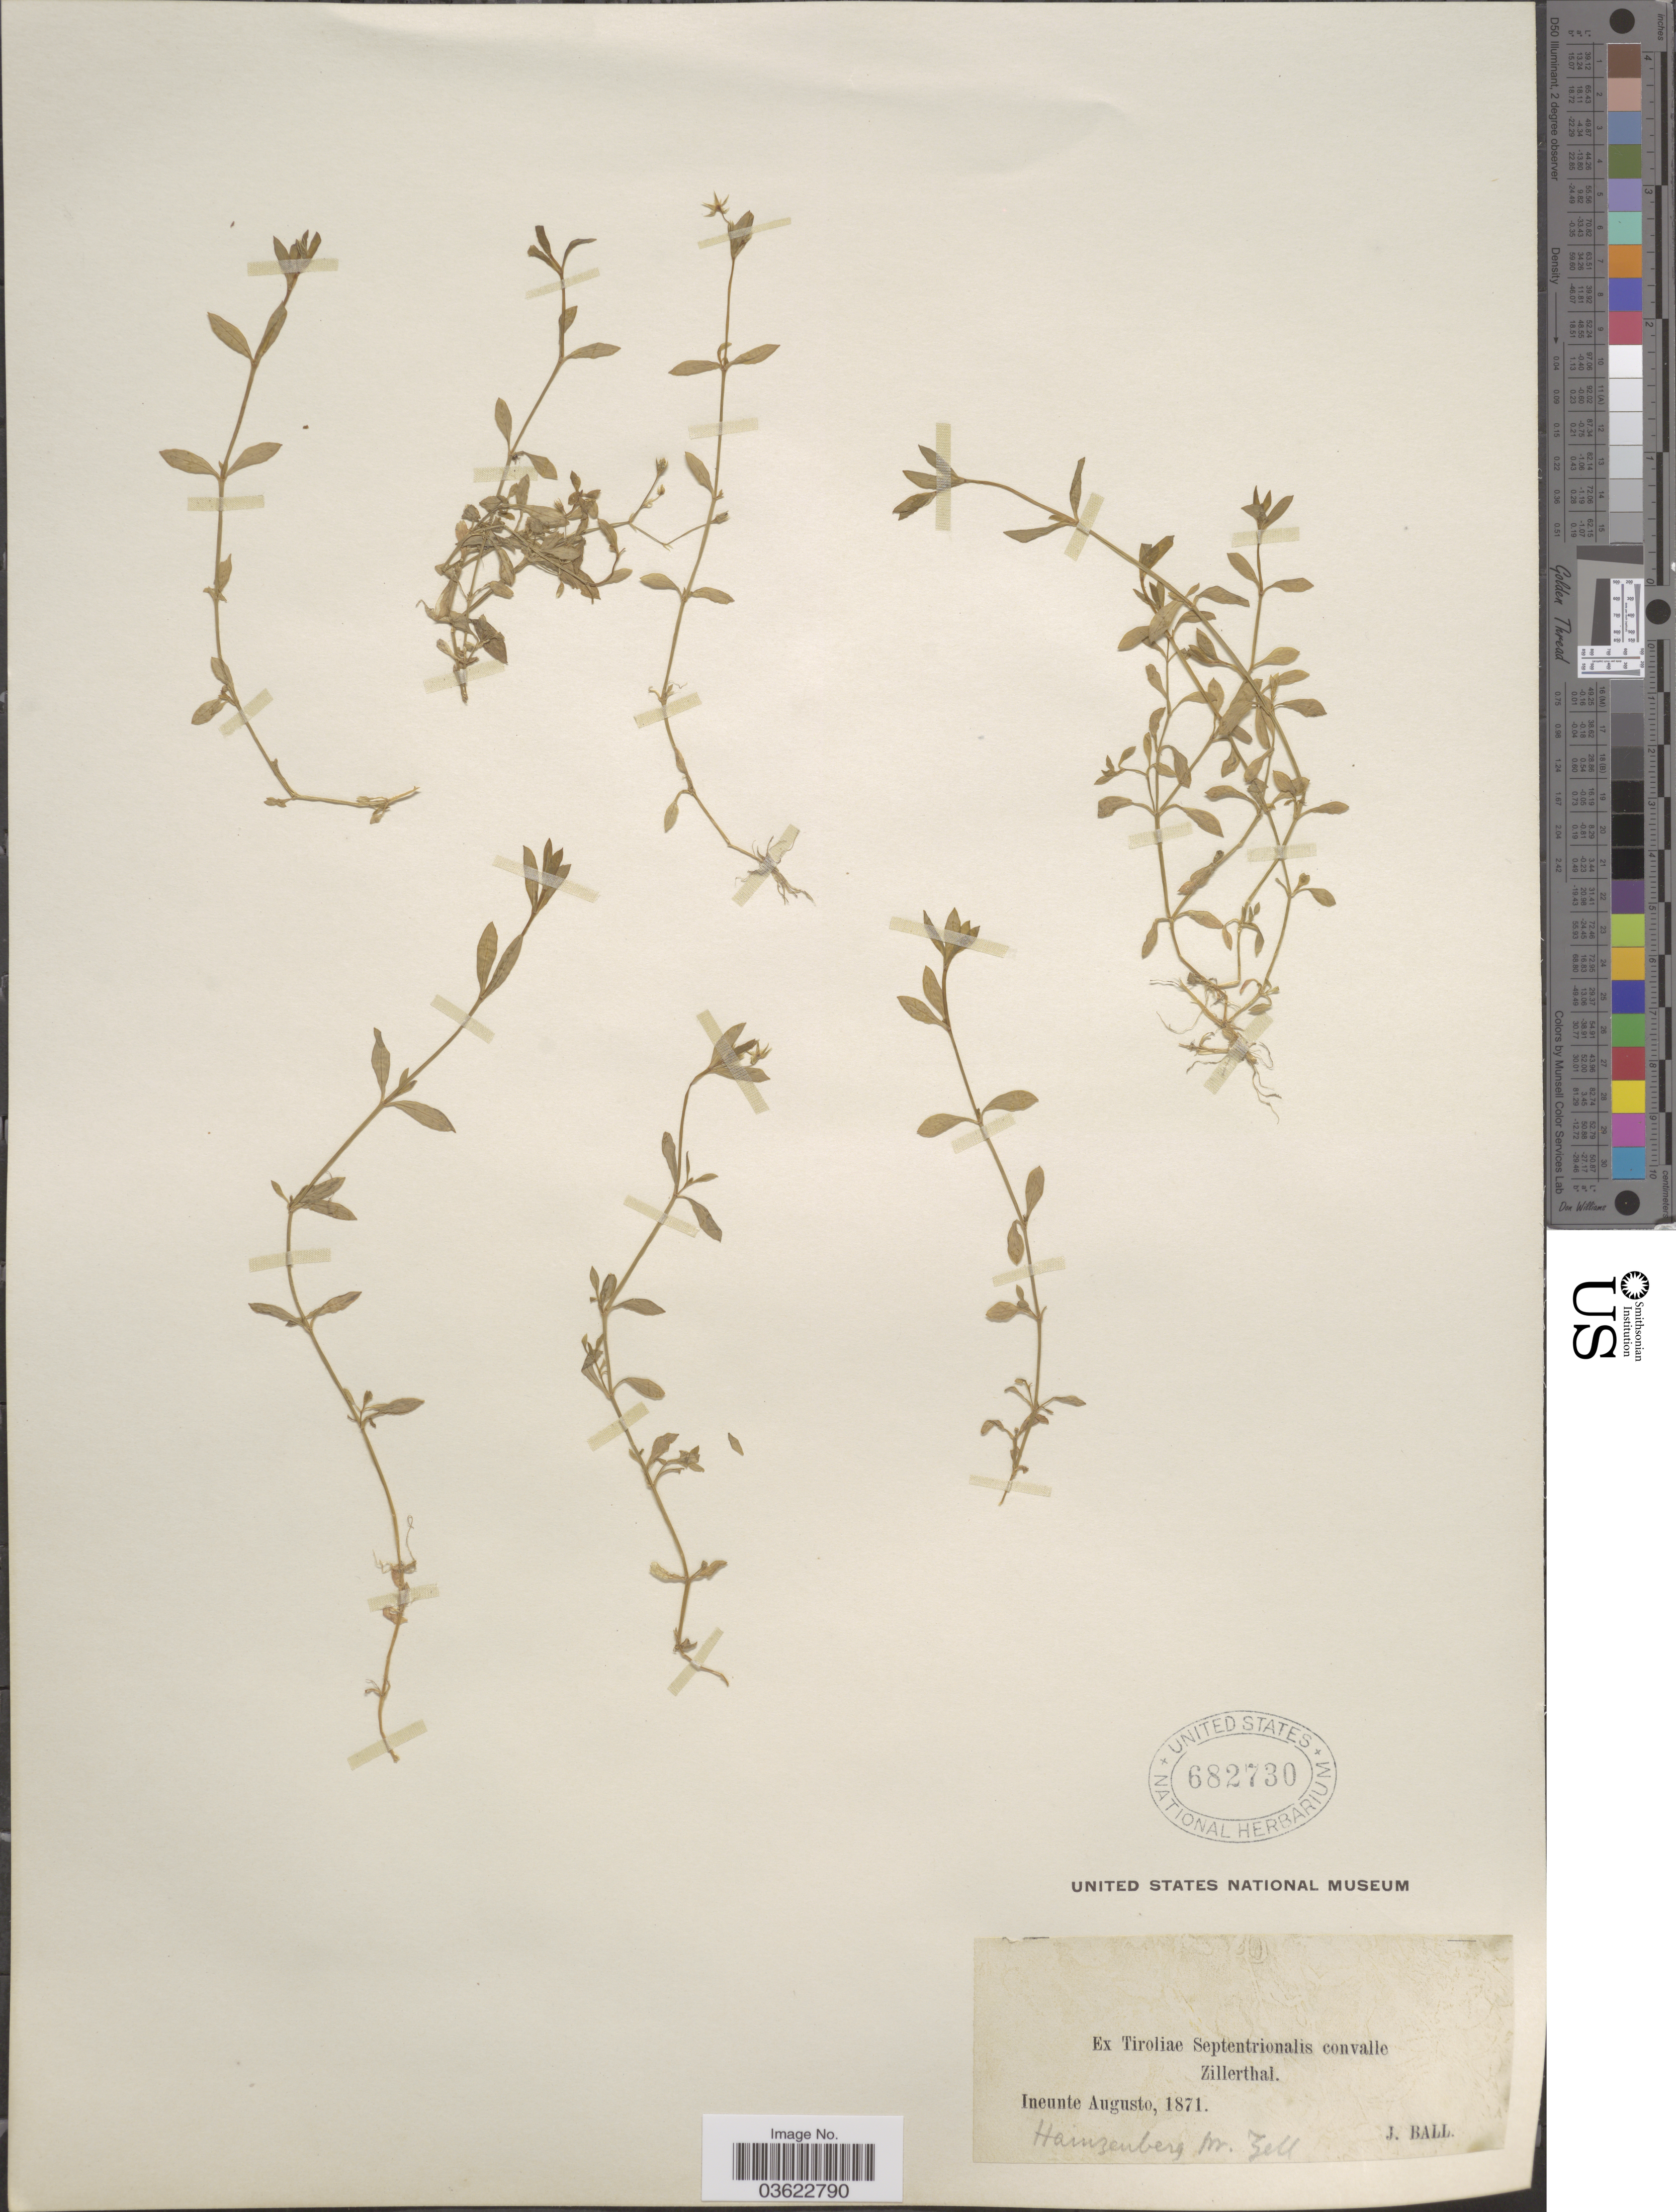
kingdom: Plantae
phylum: Tracheophyta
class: Magnoliopsida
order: Caryophyllales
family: Caryophyllaceae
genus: Arenaria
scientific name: Arenaria sp.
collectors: J. Ball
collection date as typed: ineunte Augusto, 1871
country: Austria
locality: Ex Tiroliae Septentrionalis convalle Zillerthal. Hainzenberg pr. Zell.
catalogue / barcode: US 682730